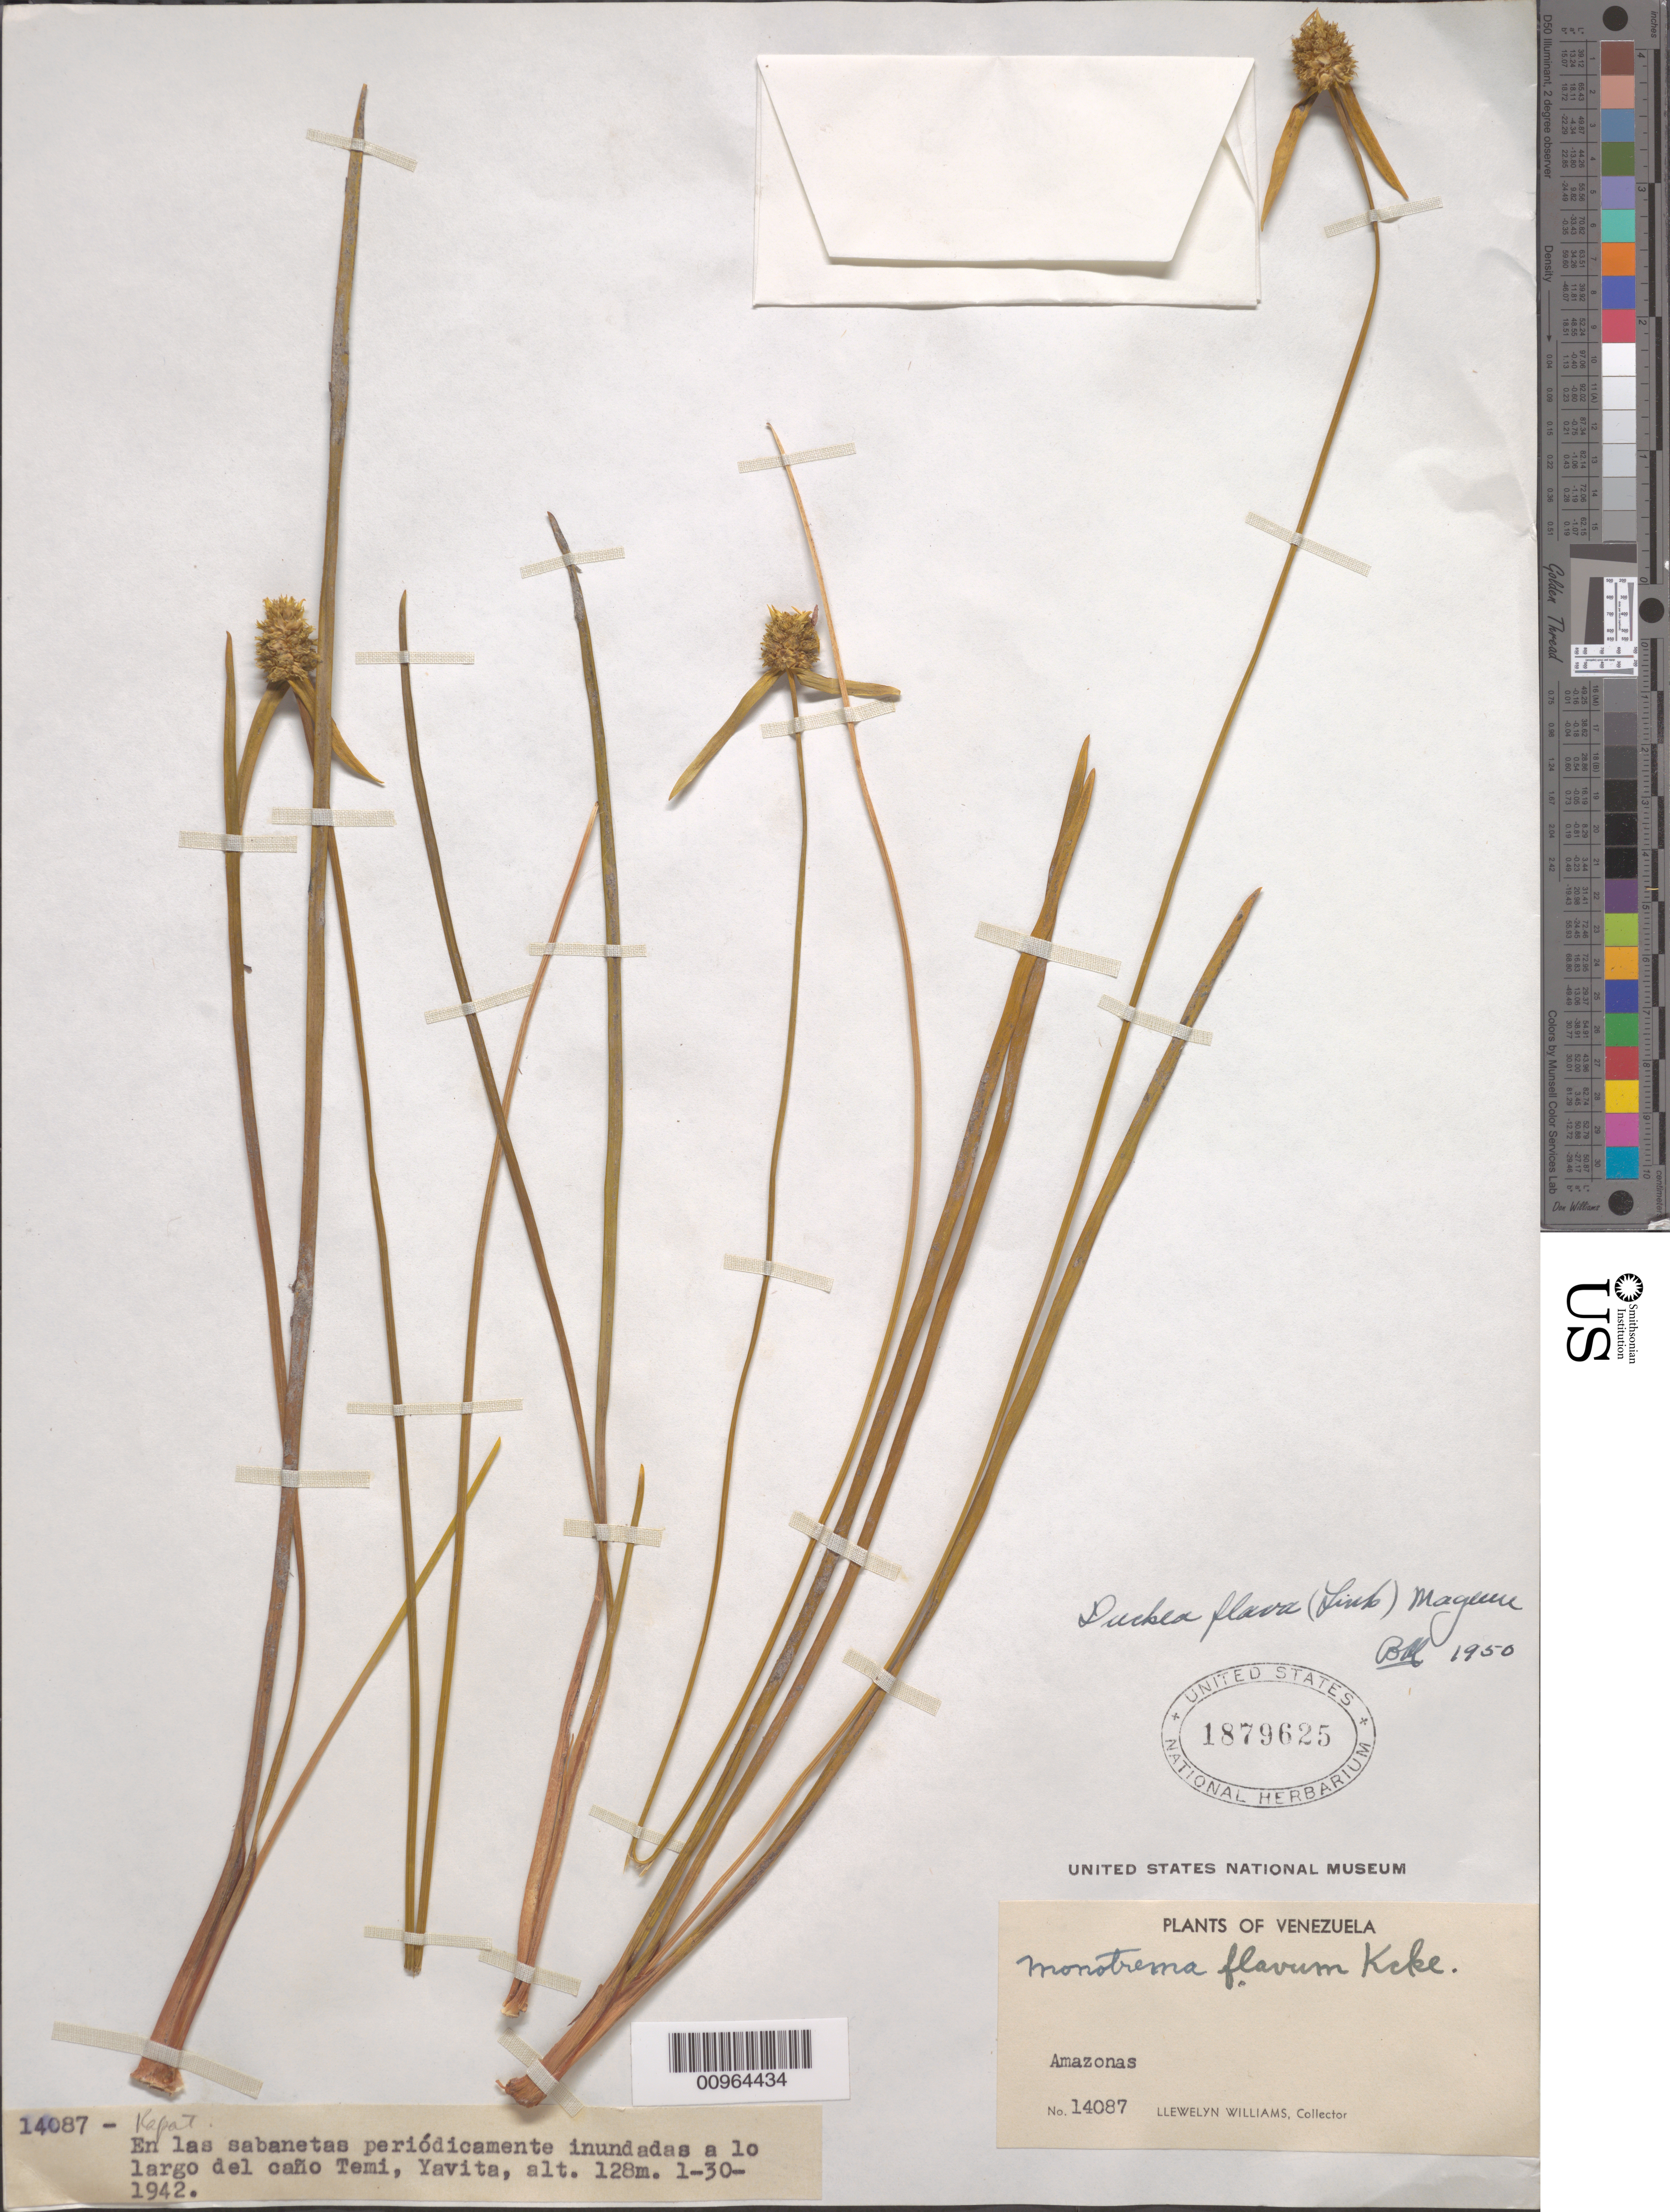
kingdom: Plantae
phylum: Tracheophyta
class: Liliopsida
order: Poales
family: Rapateaceae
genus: Duckea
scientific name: Duckea flava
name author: (Link) Maguire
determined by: Maguire, Bassett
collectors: Ll. Williams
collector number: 14087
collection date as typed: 30-Jan-42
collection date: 1942-01-30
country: Venezuela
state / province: Amazonas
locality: Yavita, a lo largo del cano Temi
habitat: Sabanetas preiodicamente inundadas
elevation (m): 128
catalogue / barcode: US 1879625